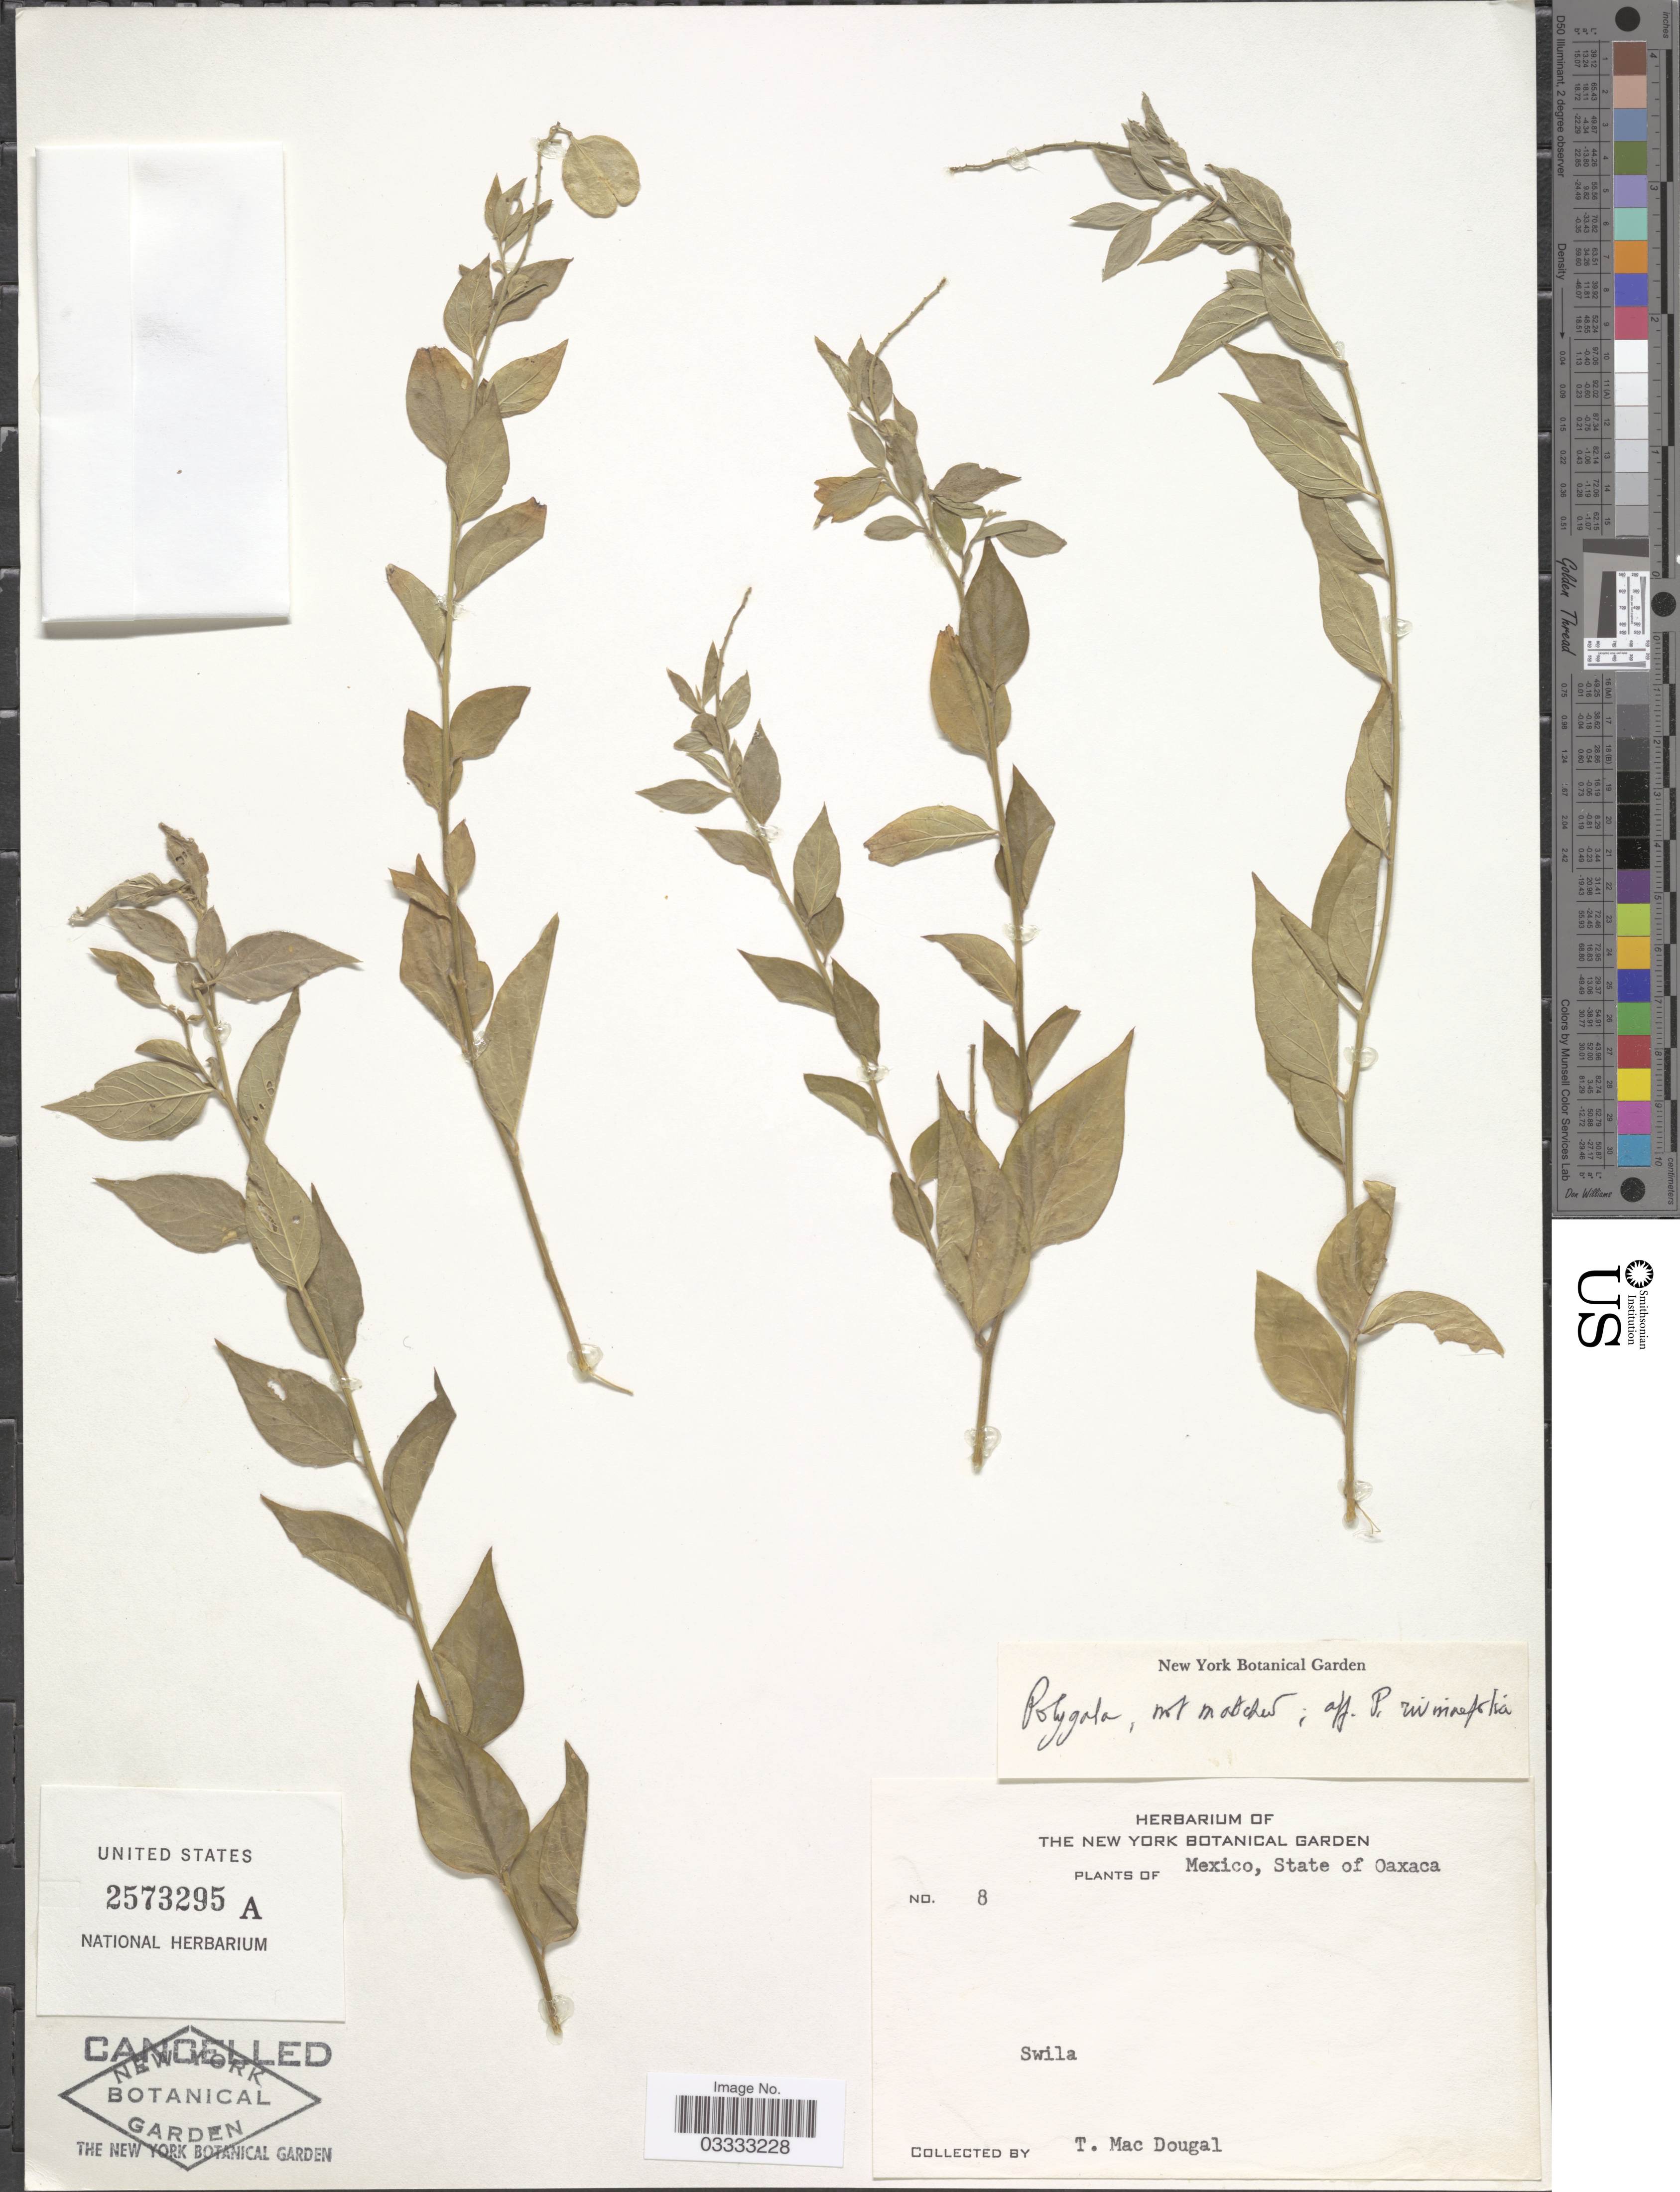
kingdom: Plantae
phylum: Tracheophyta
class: Magnoliopsida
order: Fabales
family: Polygalaceae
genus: Polygala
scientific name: Polygala sp.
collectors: T. MacDougal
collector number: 8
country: Mexico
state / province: Oaxaca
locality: Swila.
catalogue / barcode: US 2573295A